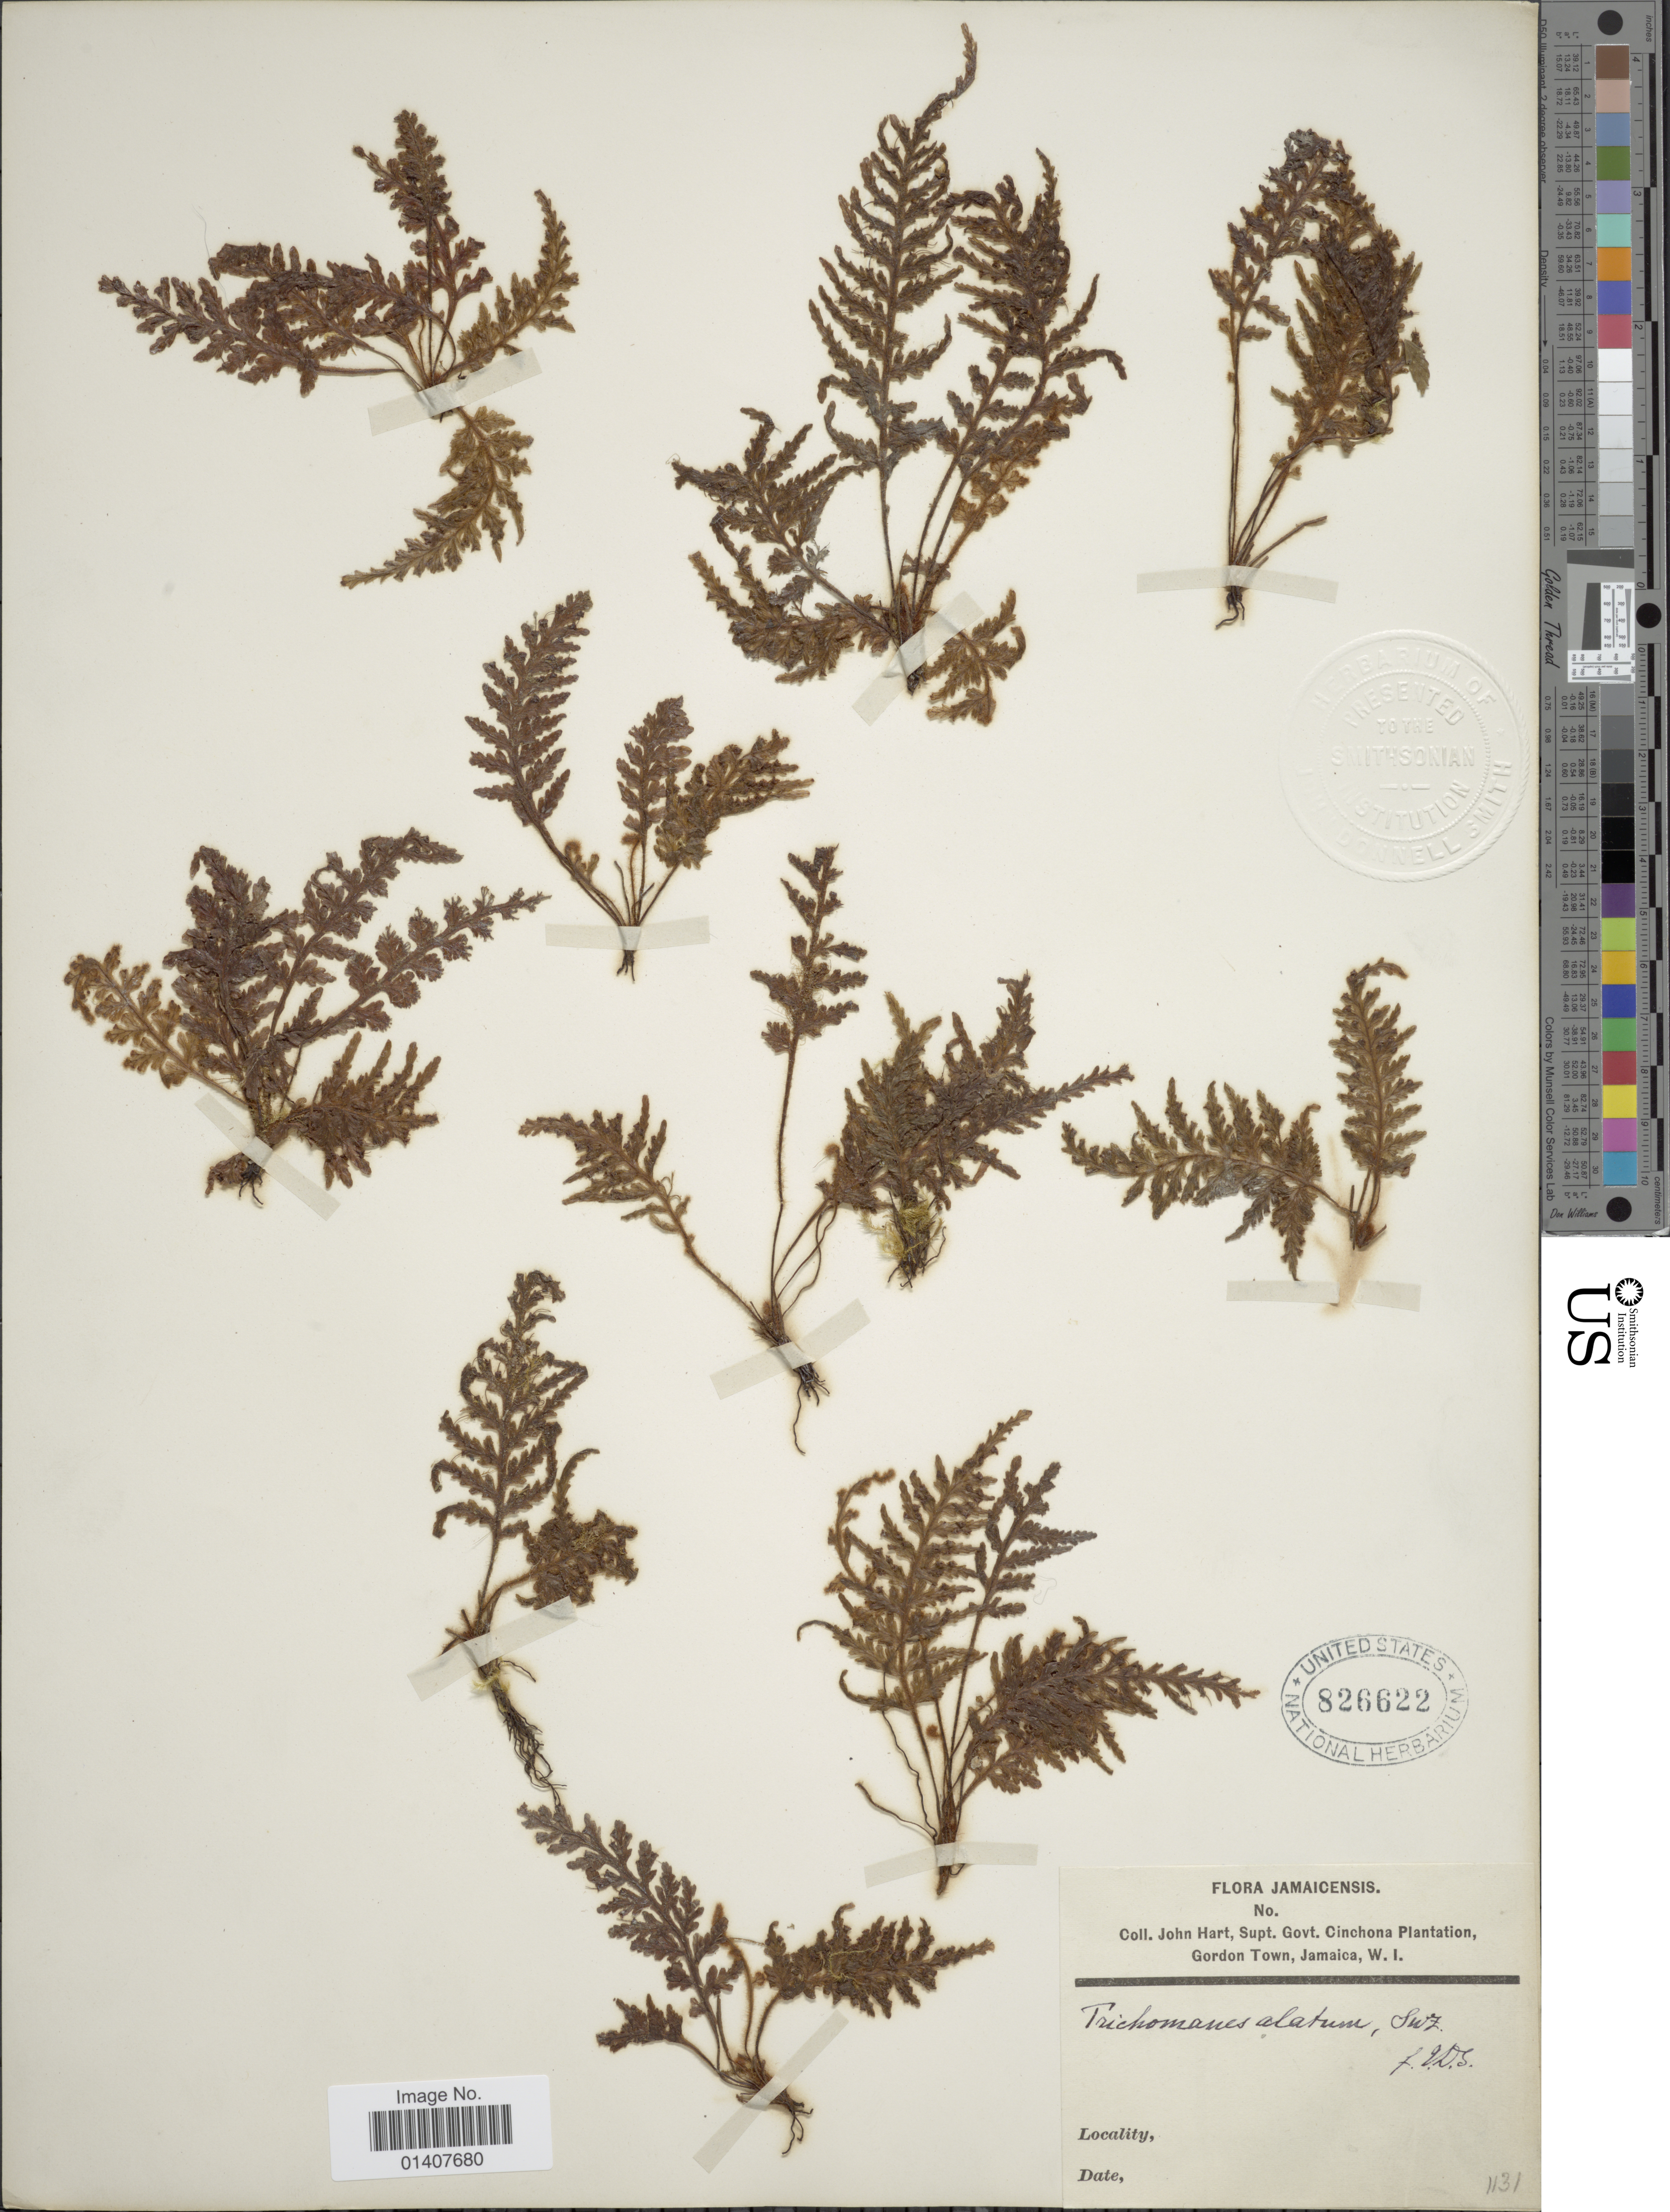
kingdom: Plantae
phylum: Tracheophyta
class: Polypodiopsida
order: Hymenophyllales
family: Hymenophyllaceae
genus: Trichomanes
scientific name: Trichomanes alatum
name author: Sw.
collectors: J. H. Hart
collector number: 1131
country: Jamaica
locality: Govt. Cichona plantation, Gordon Town, W.I.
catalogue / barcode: US 826622